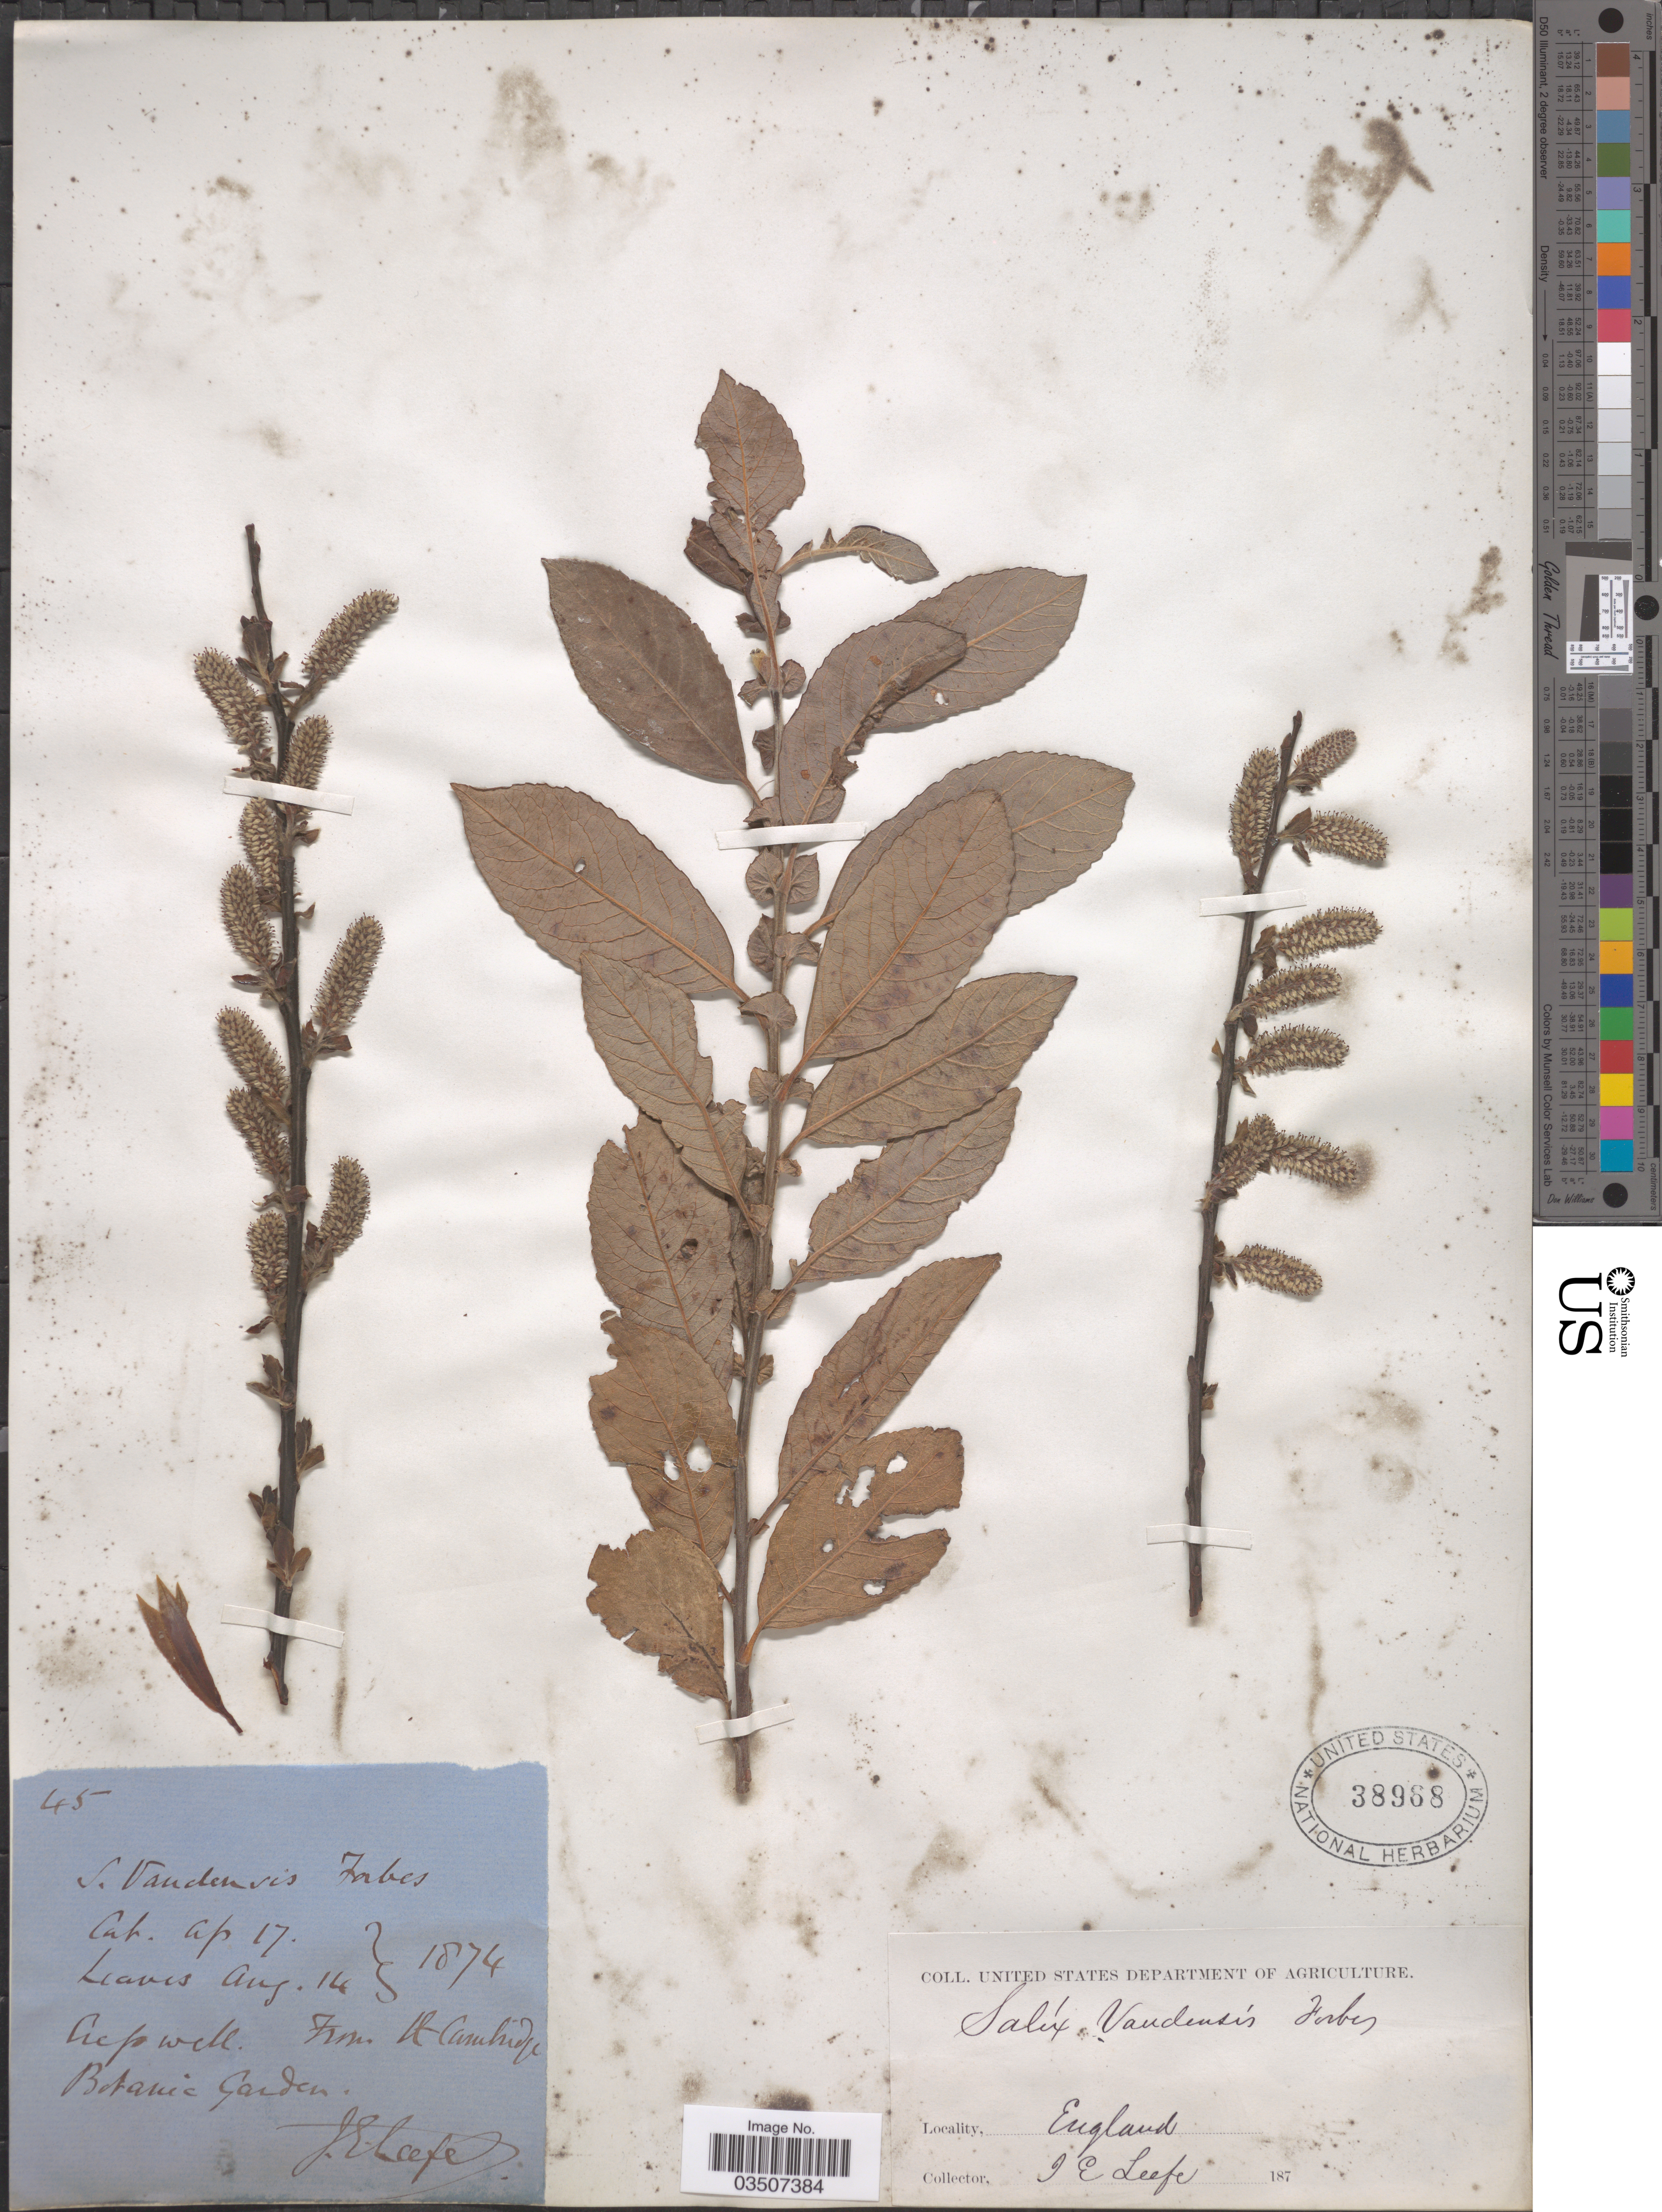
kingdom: Plantae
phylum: Tracheophyta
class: Magnoliopsida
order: Malpighiales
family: Salicaceae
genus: Salix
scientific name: Salix vaudensis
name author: A. Kern.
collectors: J. Leefe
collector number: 45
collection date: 1874-04-17/1874-08-14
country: United Kingdom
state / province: England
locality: Cresswell from a Cambridge Botanic Garden.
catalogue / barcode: US 38968